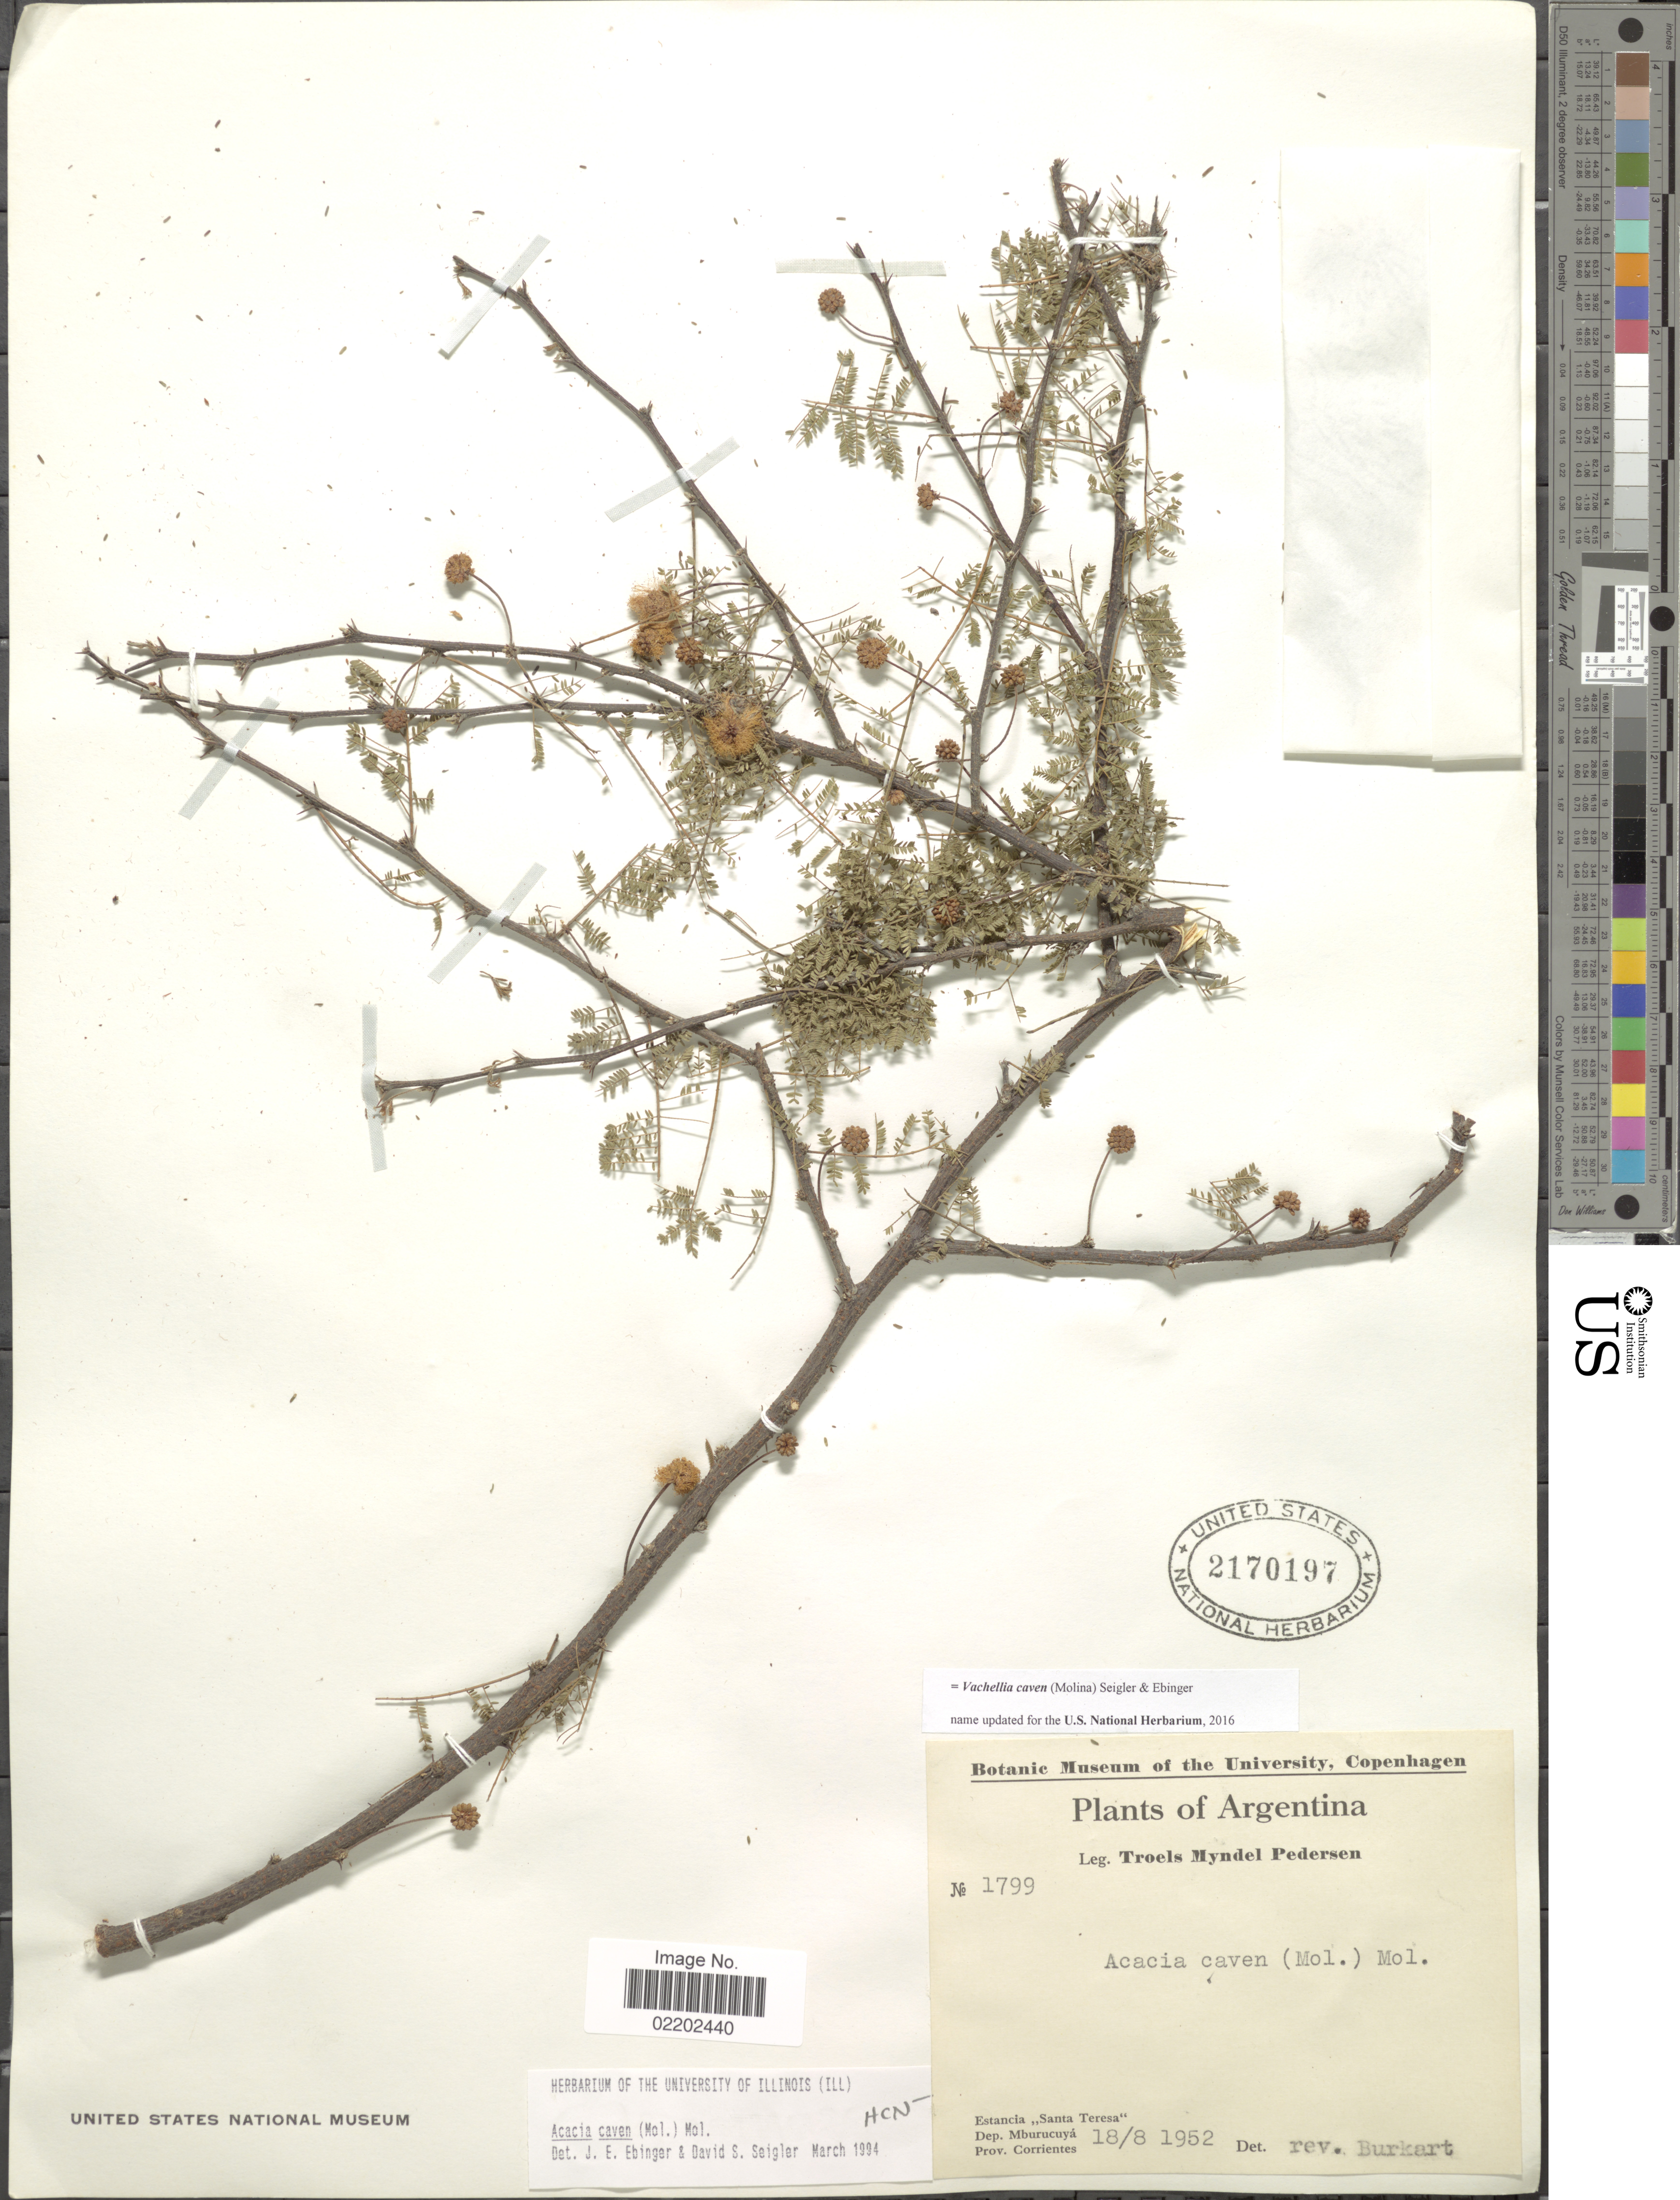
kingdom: Plantae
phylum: Tracheophyta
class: Magnoliopsida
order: Fabales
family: Fabaceae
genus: Vachellia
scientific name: Vachellia caven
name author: (Molina) Seigler & Ebinger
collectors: T. Pederson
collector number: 1799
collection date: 1952-08-18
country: Argentina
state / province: Corrientes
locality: Estancia ,,Santa Teresa' Dep. Mburucuyá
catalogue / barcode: US 2170197